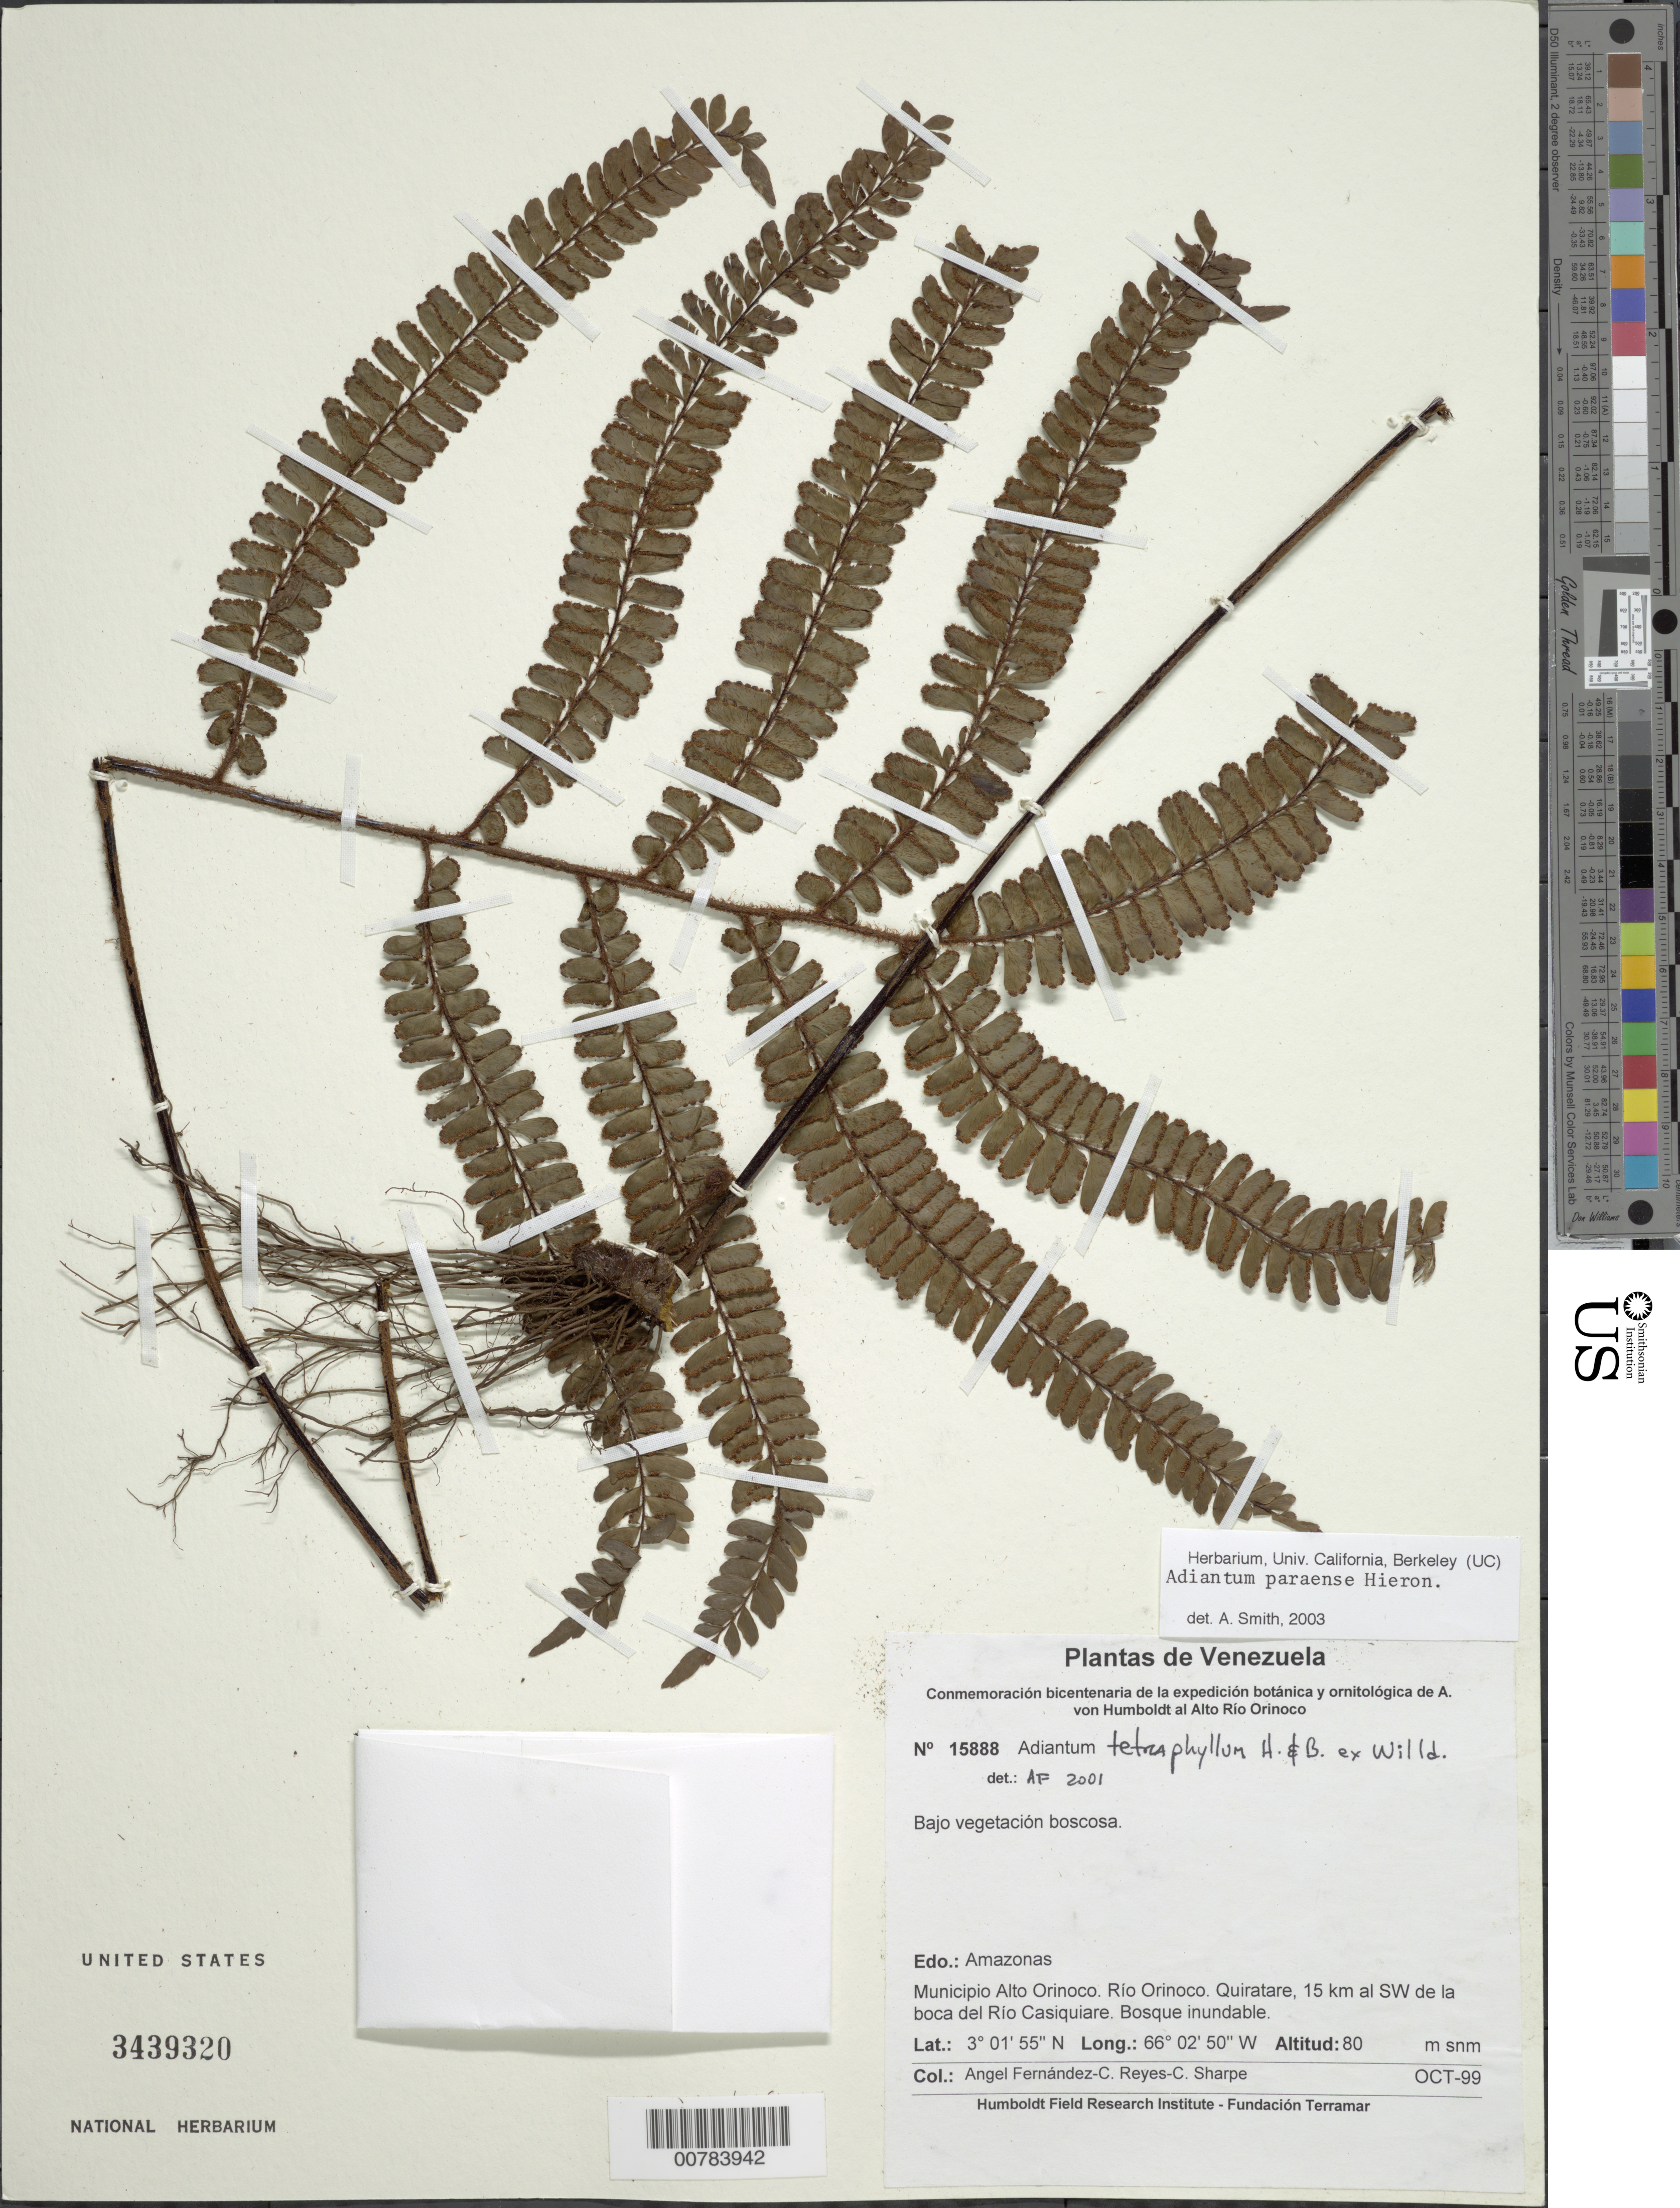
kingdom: Plantae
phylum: Tracheophyta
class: Polypodiopsida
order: Polypodiales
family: Pteridaceae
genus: Adiantum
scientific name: Adiantum paraense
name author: Hieron.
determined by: Smith, A.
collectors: A. Fernández, C. Reyes & C. Sharpe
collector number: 15888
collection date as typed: Oct-99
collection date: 1999-10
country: Venezuela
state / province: Amazonas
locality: Mun. Alto Orinoco, Río Orinoco, Quiratare, 15 km al SW de la boca del Río Casiquiare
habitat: Bosque inundable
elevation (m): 80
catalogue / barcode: US 3439320